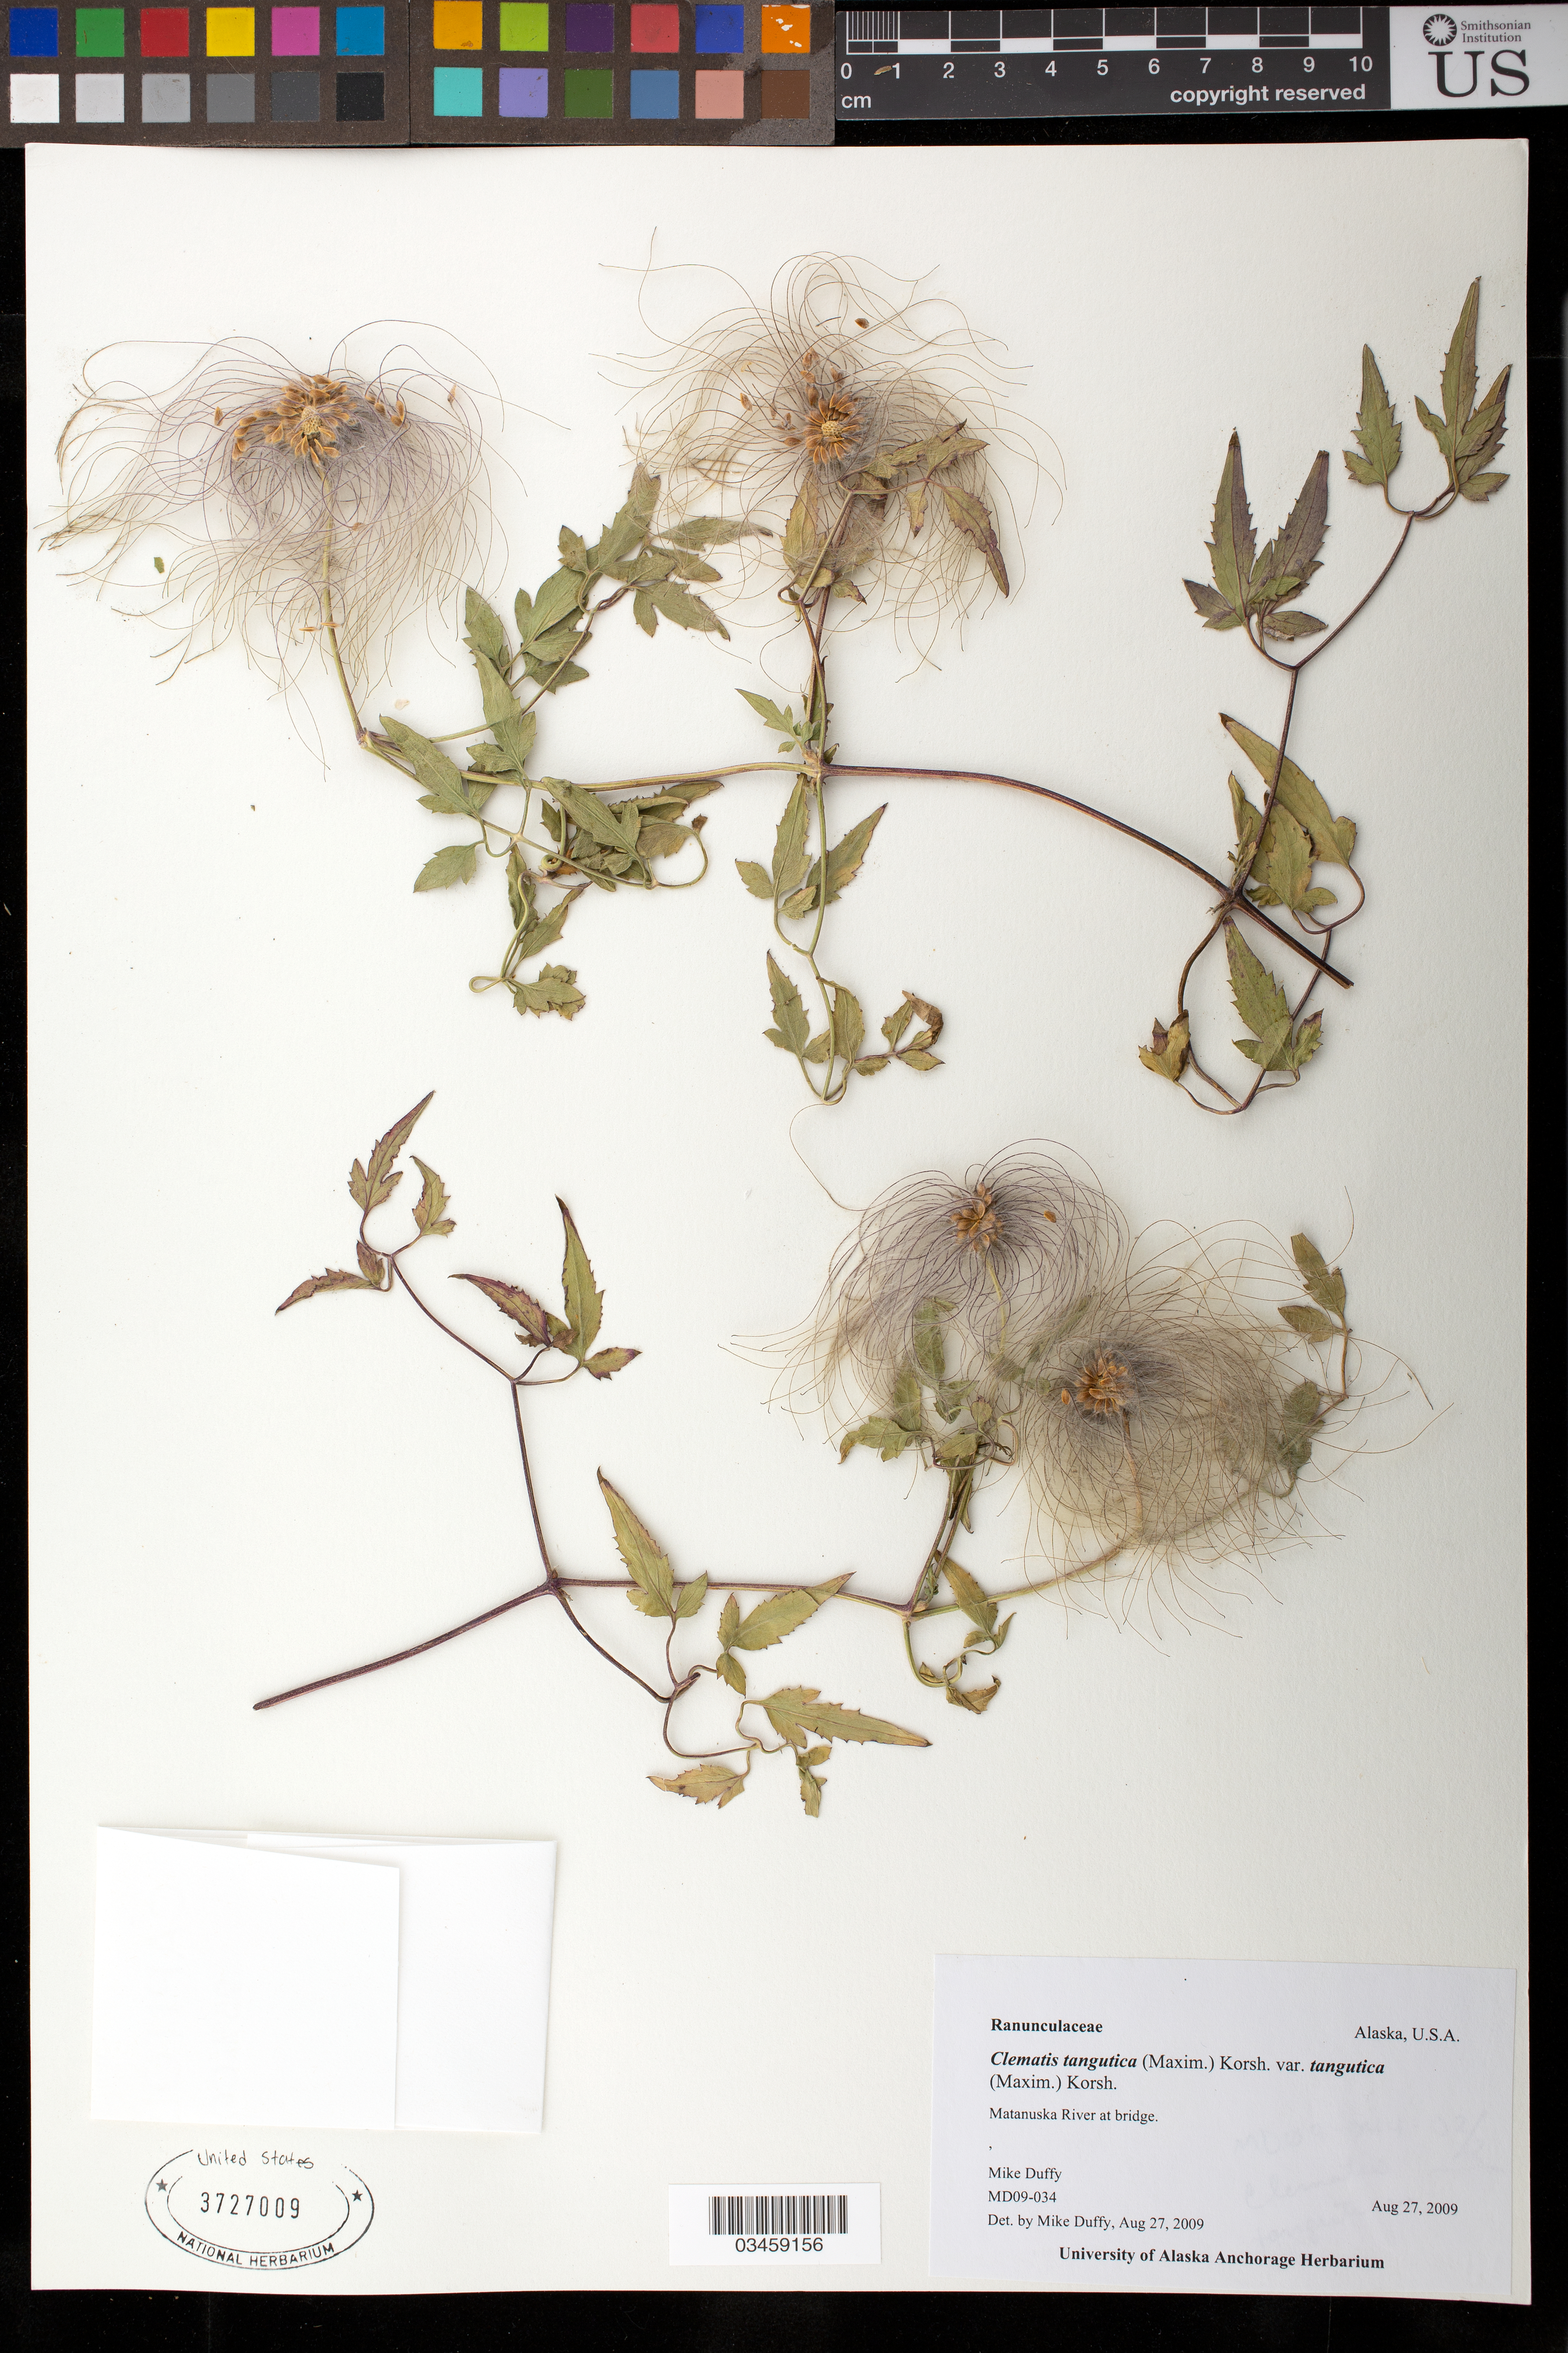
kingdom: Plantae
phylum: Tracheophyta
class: Magnoliopsida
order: Ranunculales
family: Ranunculaceae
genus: Clematis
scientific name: Clematis tangutica var. tangutica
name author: (Maxim.) Korsh.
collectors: M. Duffy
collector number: MD09-034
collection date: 2009-08-27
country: United States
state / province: Alaska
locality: Matanushka River at bridge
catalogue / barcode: US 3727009